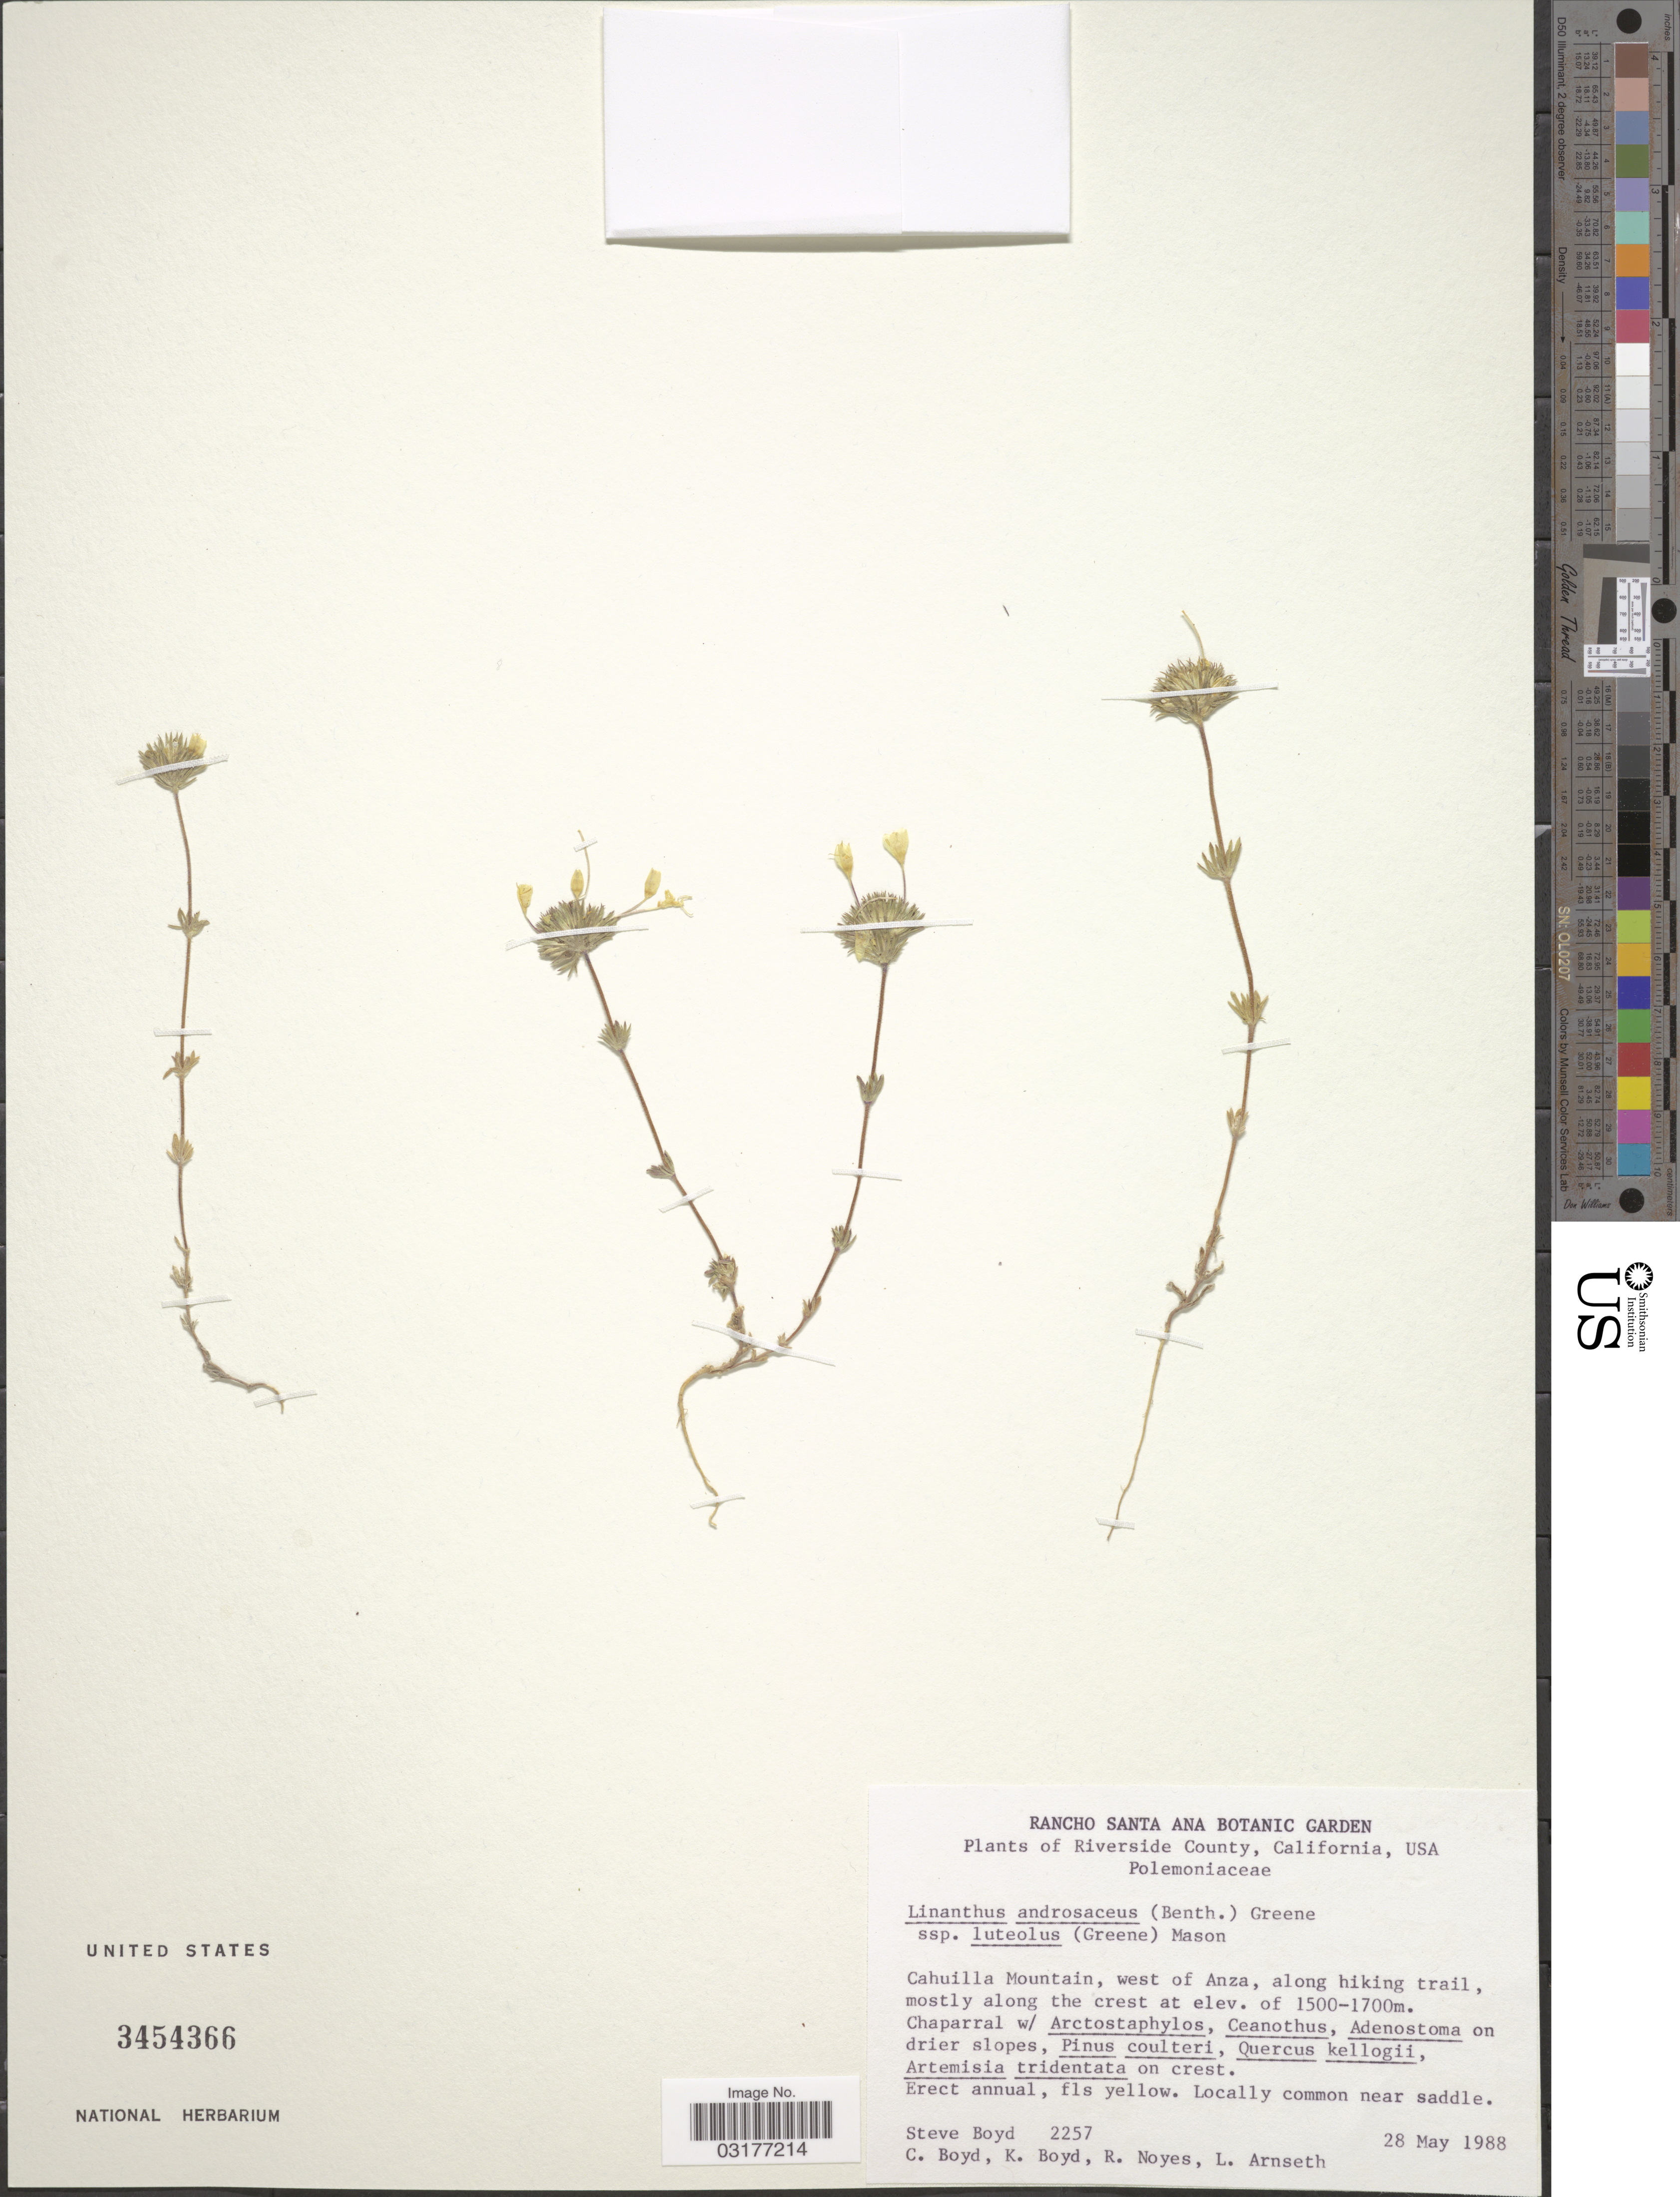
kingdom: Plantae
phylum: Tracheophyta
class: Magnoliopsida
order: Ericales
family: Polemoniaceae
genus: Leptosiphon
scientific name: Leptosiphon parviflorus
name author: Benth.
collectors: S. Boyd, C. Boyd, K. Boyd, R. Noyes & L. Arnseth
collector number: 2257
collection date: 1988-05-28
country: United States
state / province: California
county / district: Riverside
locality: Riverside County. Cahuilla Mountain, west of Anza, along hiking trail, mostly along the crest.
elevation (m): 1500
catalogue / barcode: US 3454366